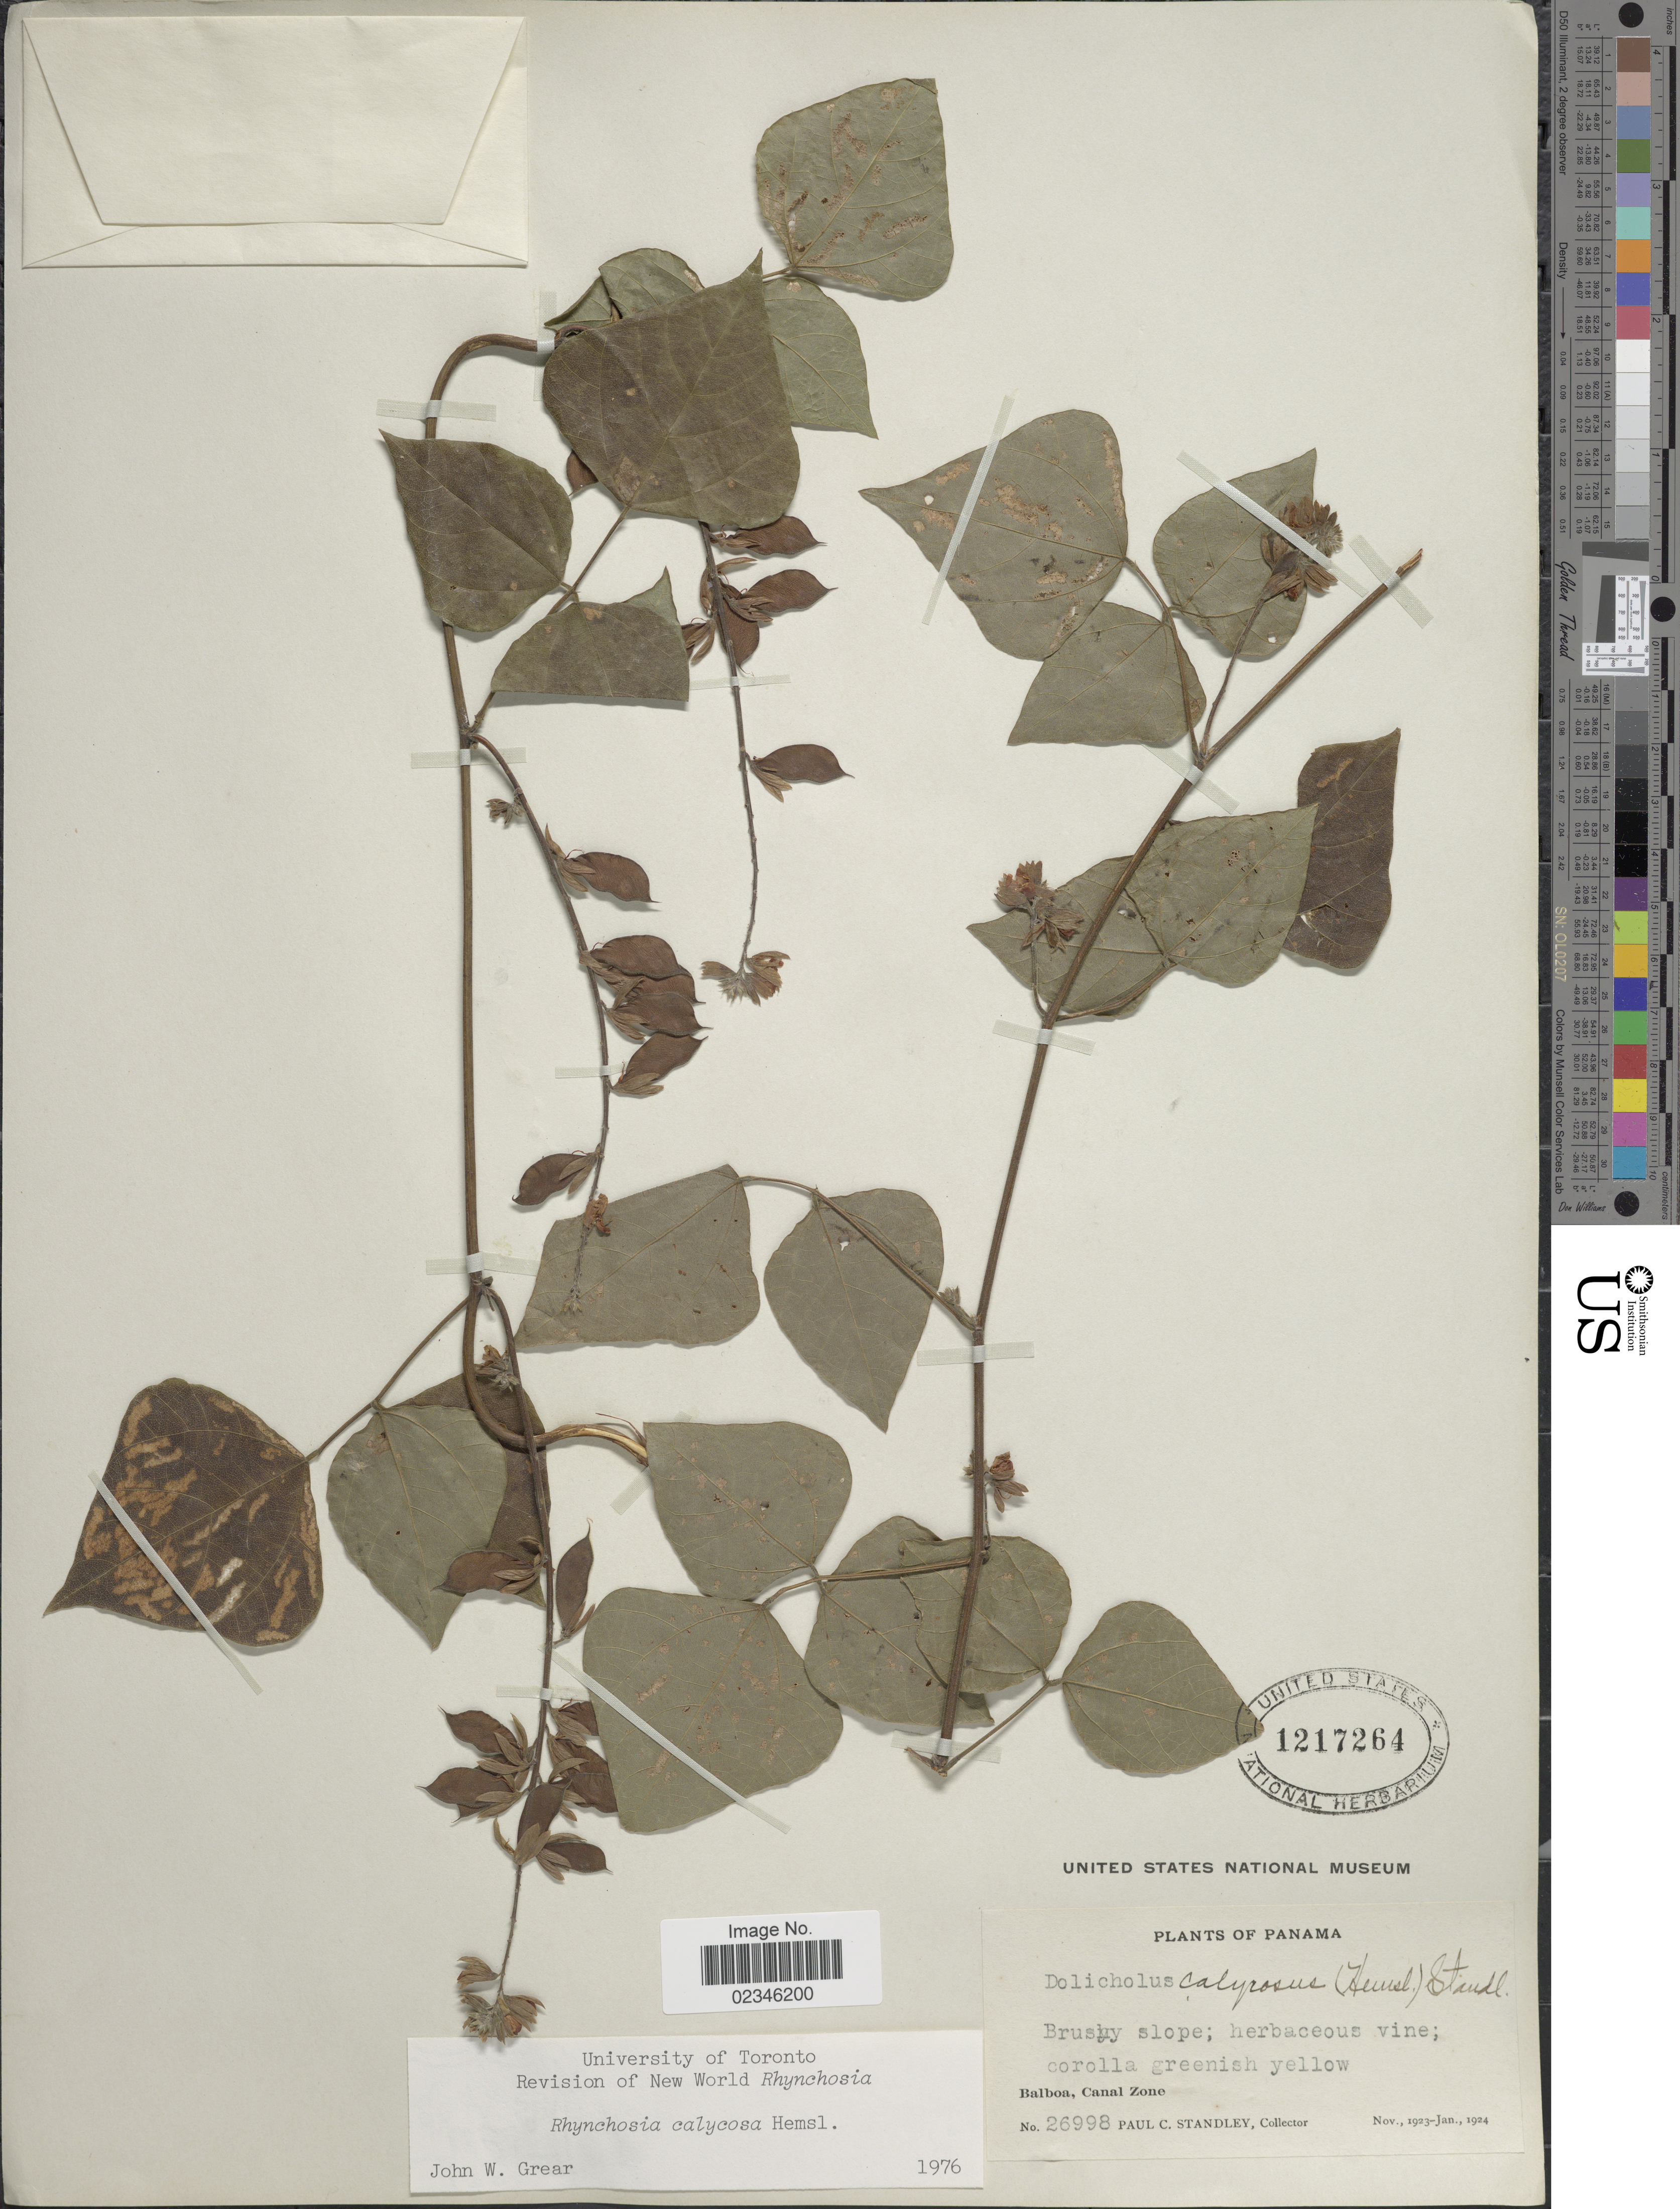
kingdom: Plantae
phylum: Tracheophyta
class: Magnoliopsida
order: Fabales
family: Fabaceae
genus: Rhynchosia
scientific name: Rhynchosia calycosa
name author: Hemsl.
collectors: P. C. Standley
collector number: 26998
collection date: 1923-11/1924-01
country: Panama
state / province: Colón / Panamá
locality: Balboa, Canal Zone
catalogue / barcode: US 1217264